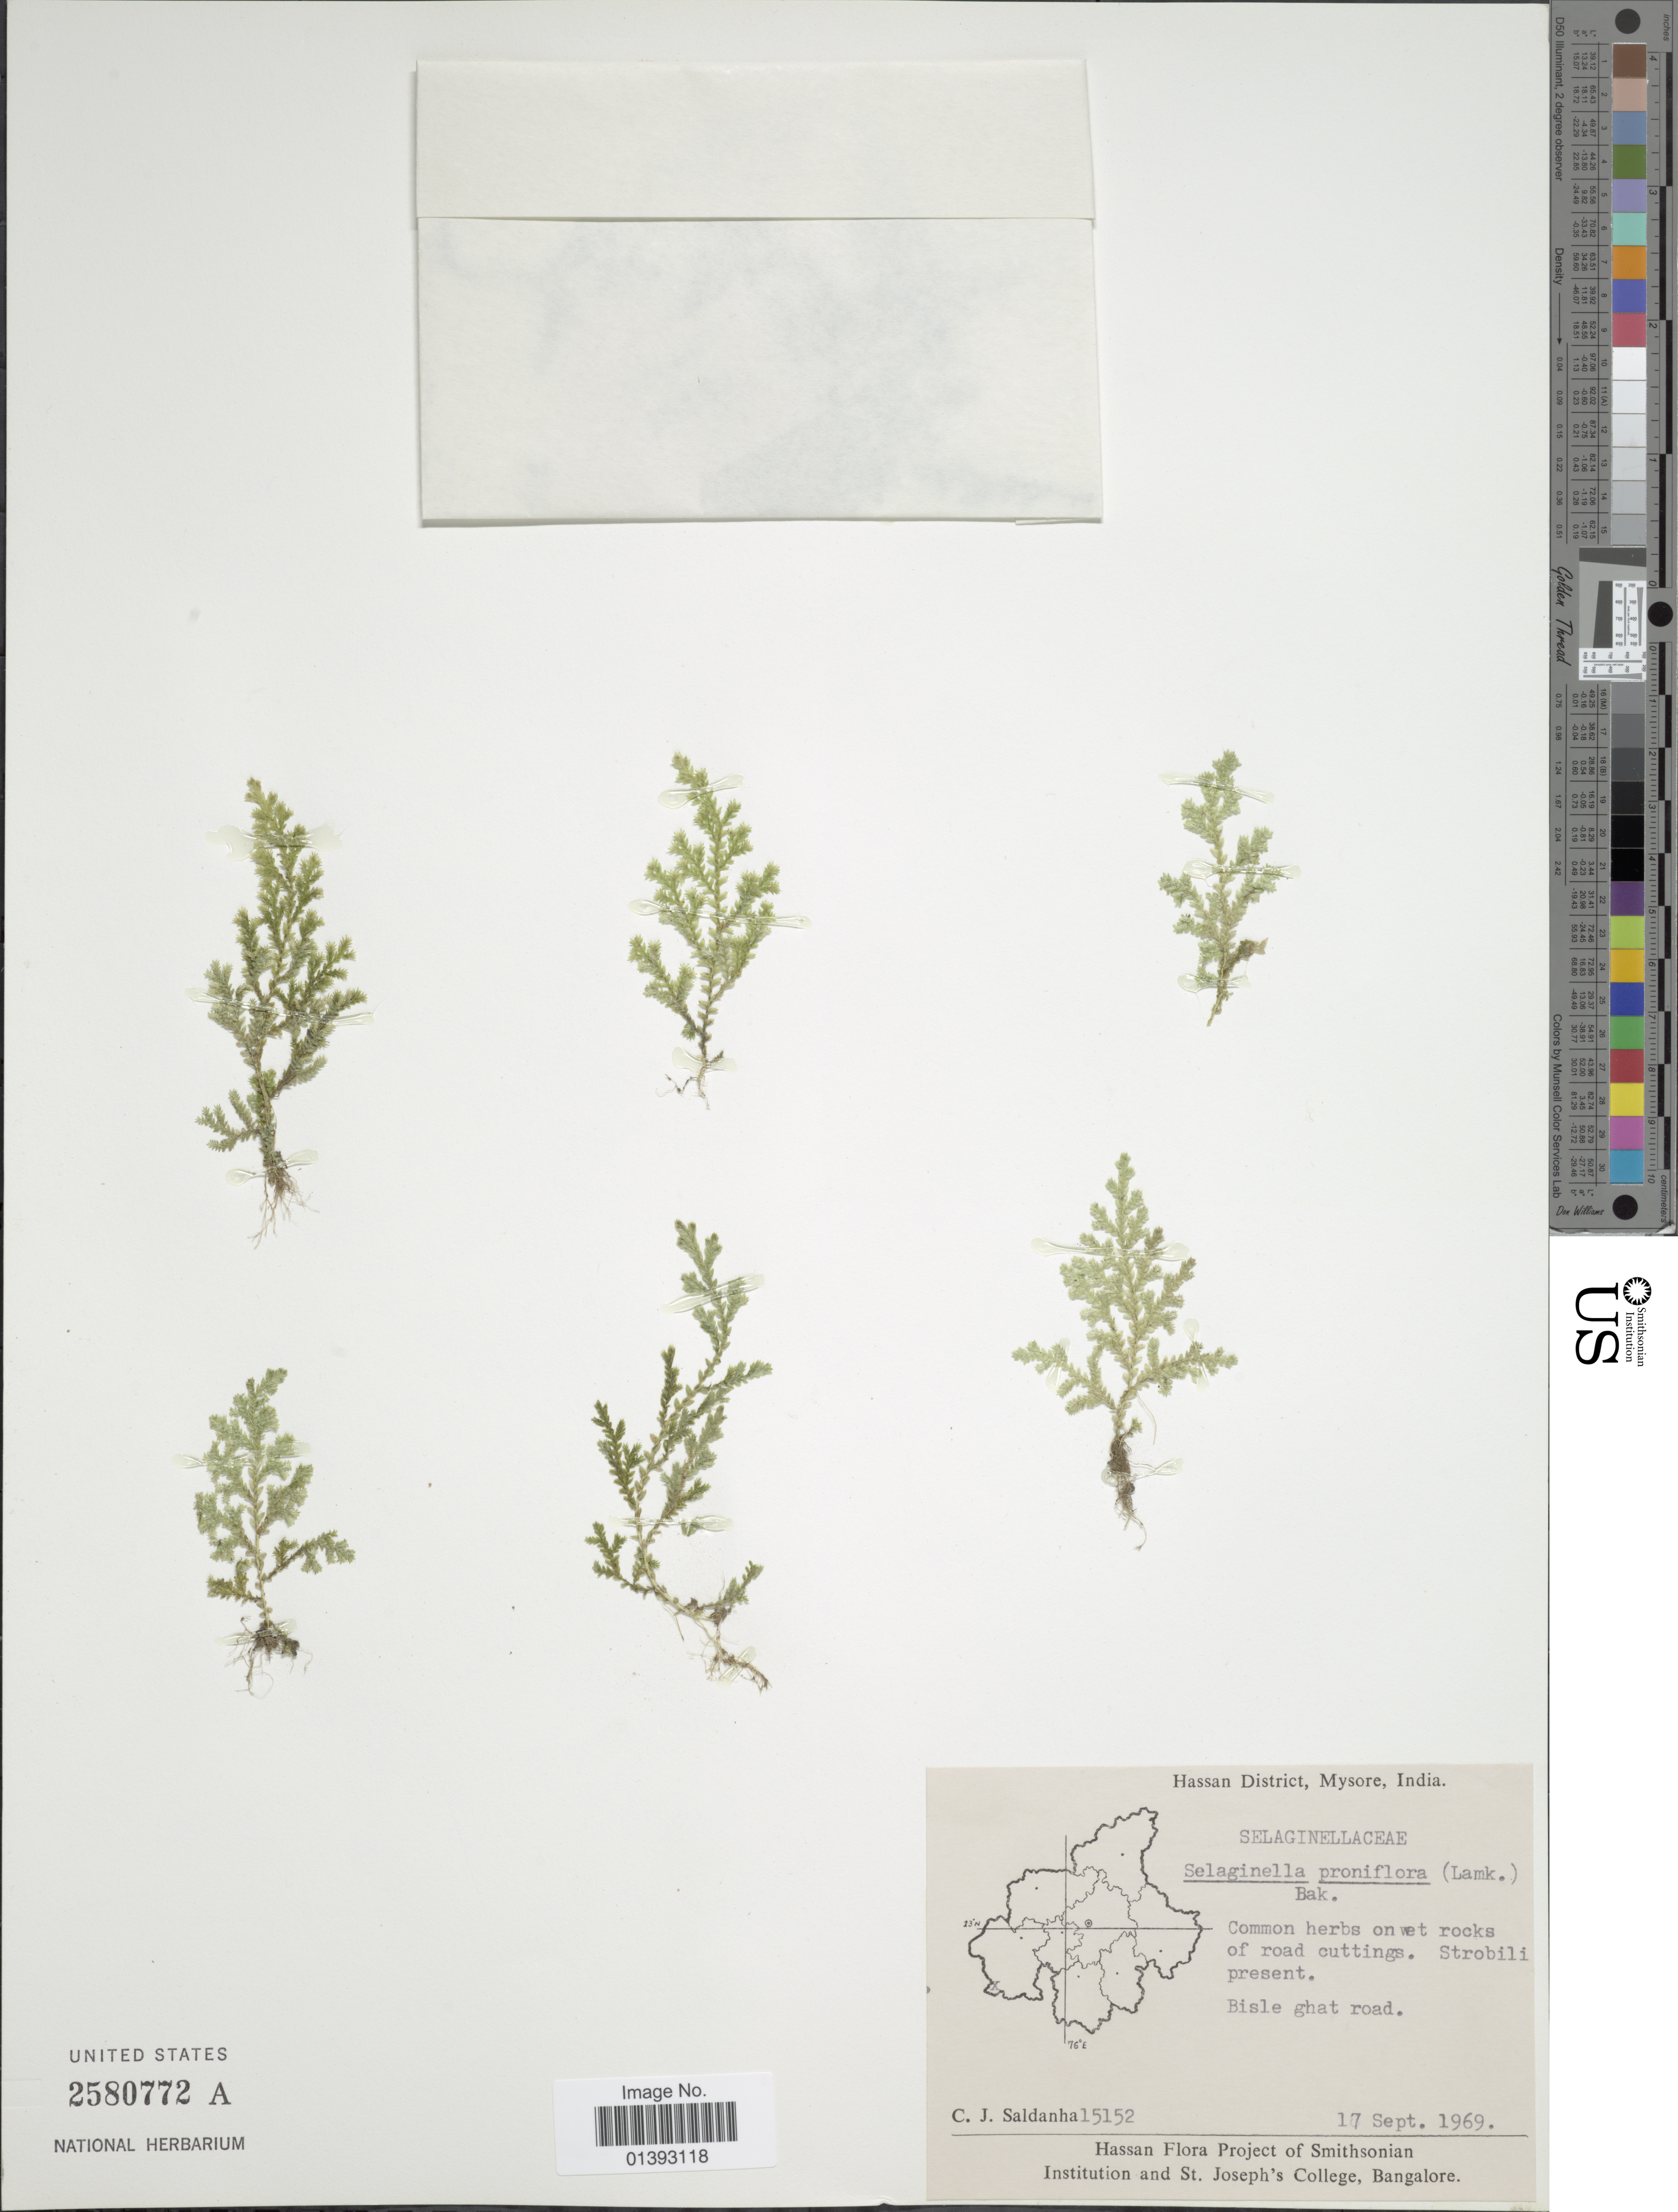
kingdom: Plantae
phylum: Tracheophyta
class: Lycopodiopsida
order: Selaginellales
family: Selaginellaceae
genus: Selaginella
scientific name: Selaginella proniflora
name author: (Lam.) Baker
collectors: C. J. Saldanha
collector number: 15152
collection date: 1969-09-17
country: India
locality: Hassan District, Mysore, Bisle ghat road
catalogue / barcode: US 2580772A